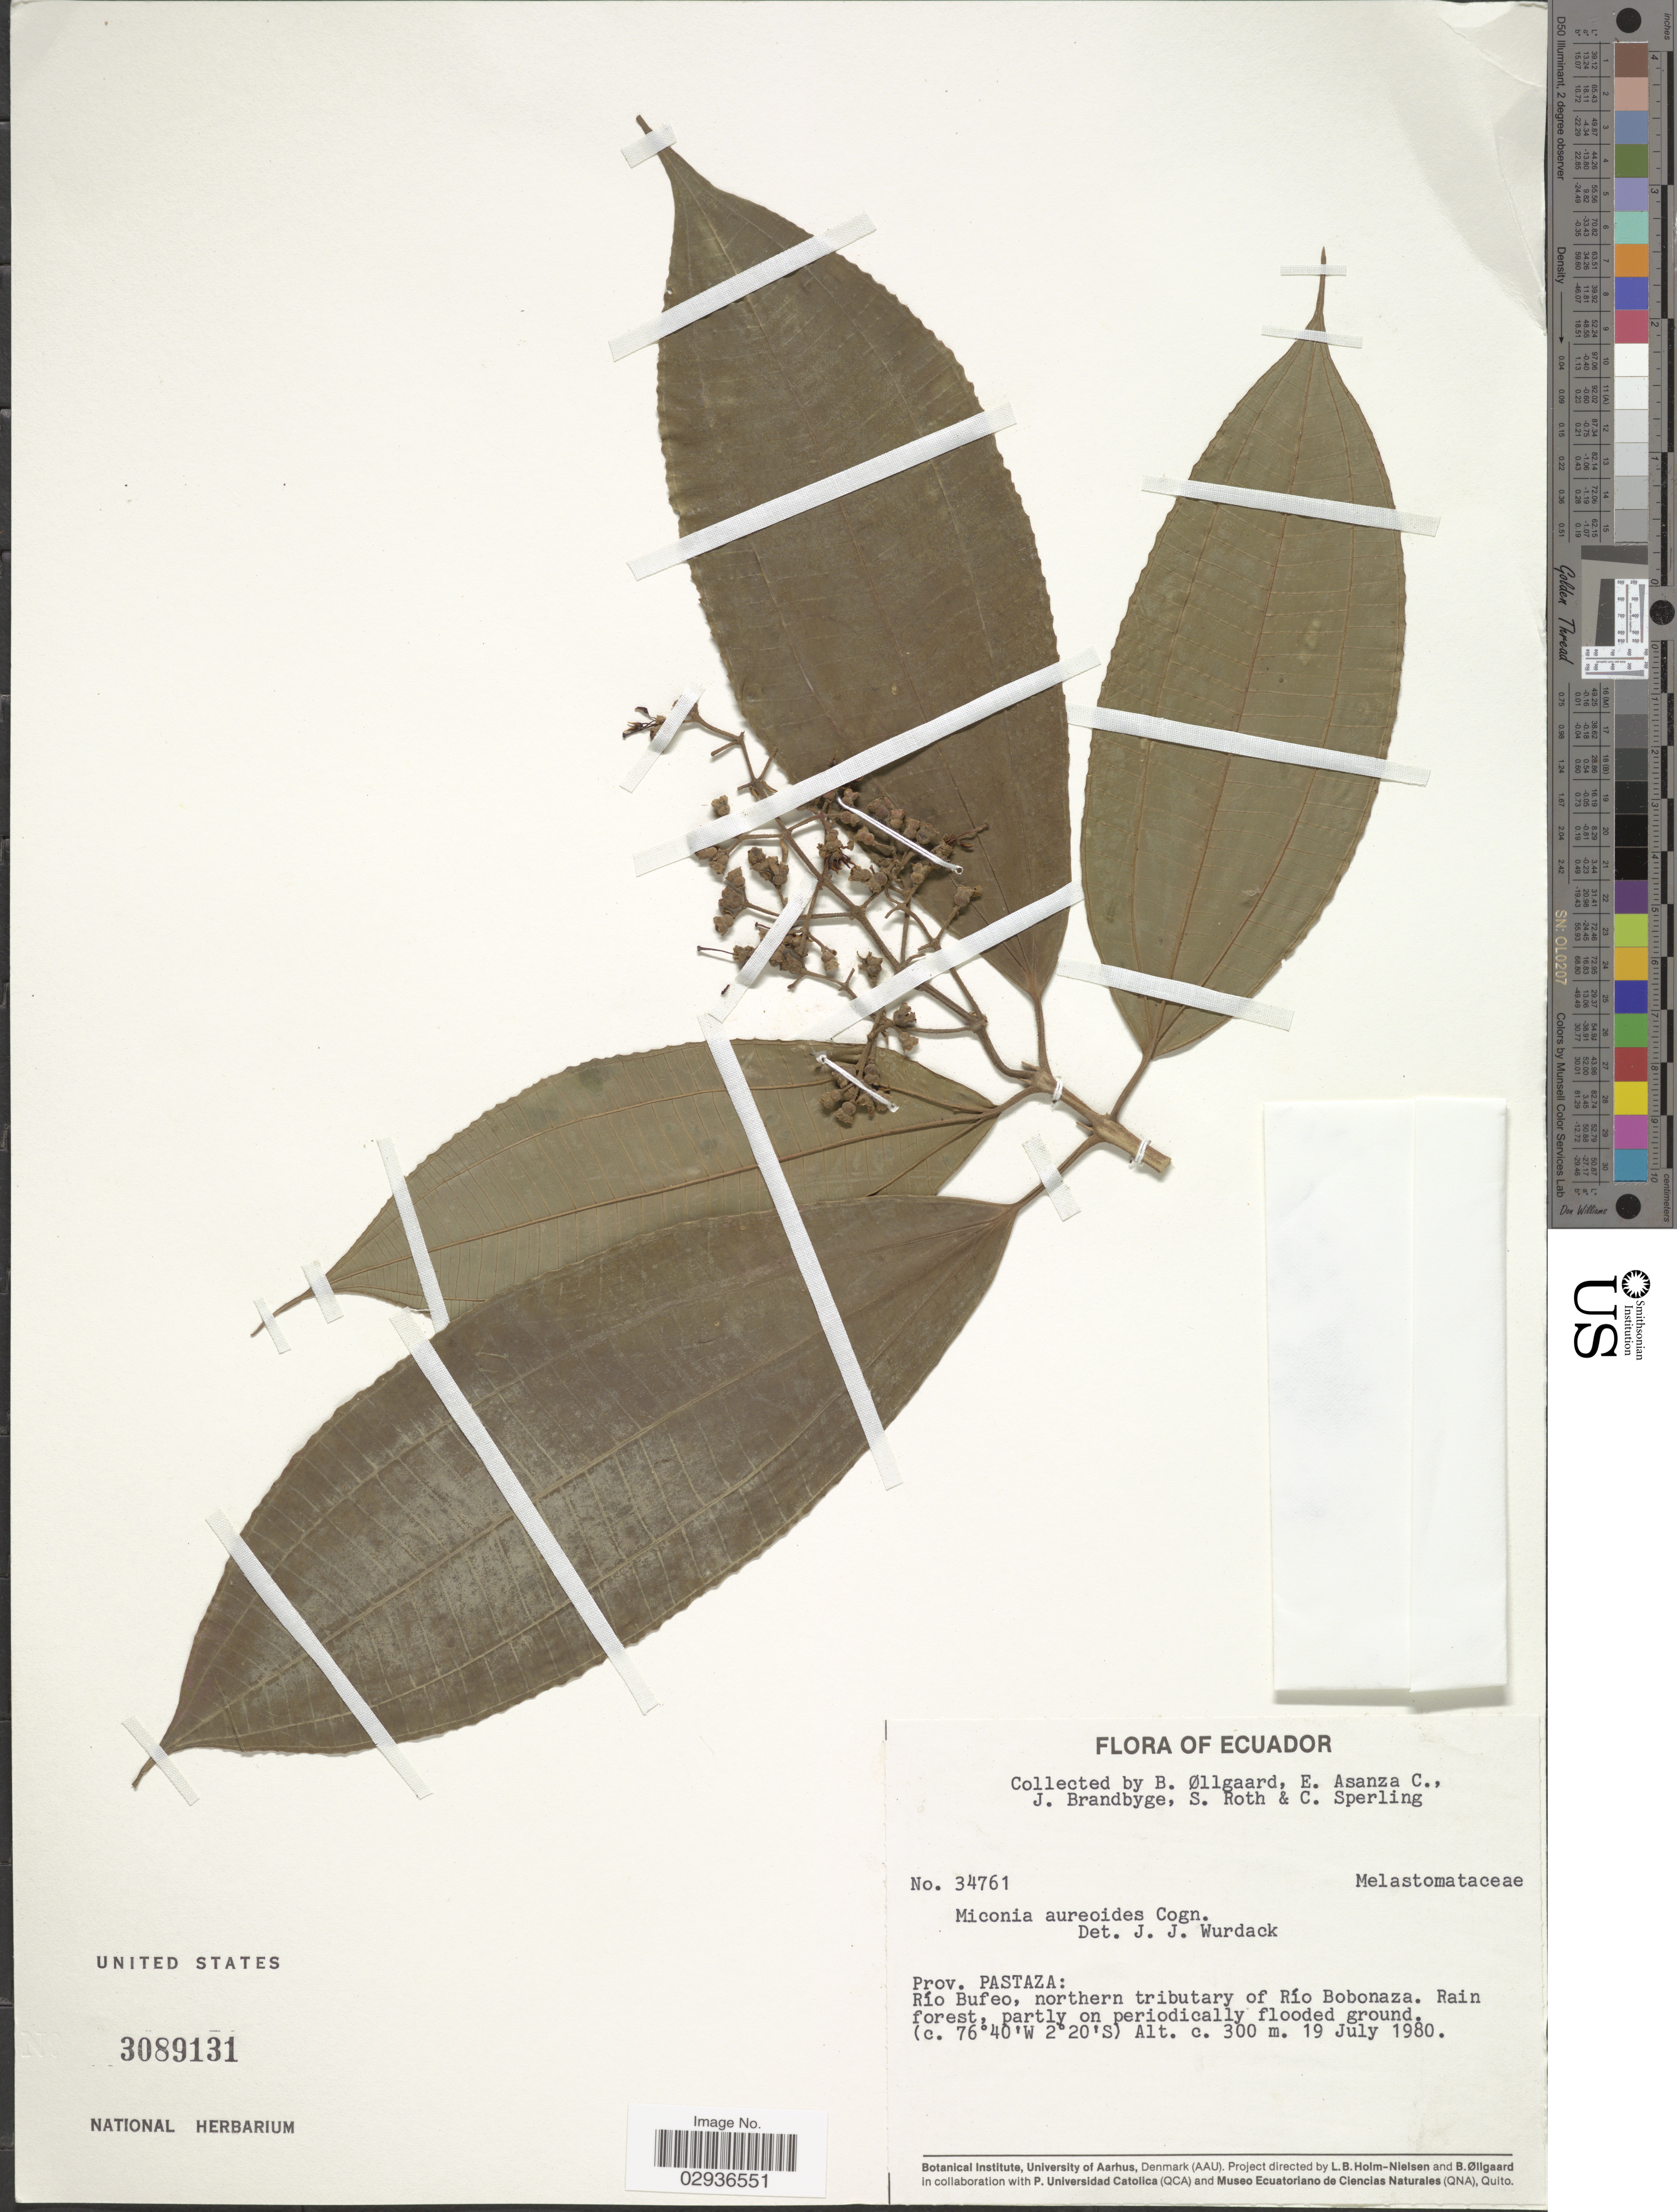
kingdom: Plantae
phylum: Tracheophyta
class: Magnoliopsida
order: Myrtales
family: Melastomataceae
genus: Miconia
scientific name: Miconia aureoides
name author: Cogn.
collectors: B. Øllgaard, E. Asanza C., J. Brandbyge, S. Roth & C. Sperling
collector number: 34761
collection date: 1980-07-19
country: Ecuador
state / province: Pastaza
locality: Río Bufeo, northern tributary of Río Bobonaza.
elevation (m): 300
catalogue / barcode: US 3089131